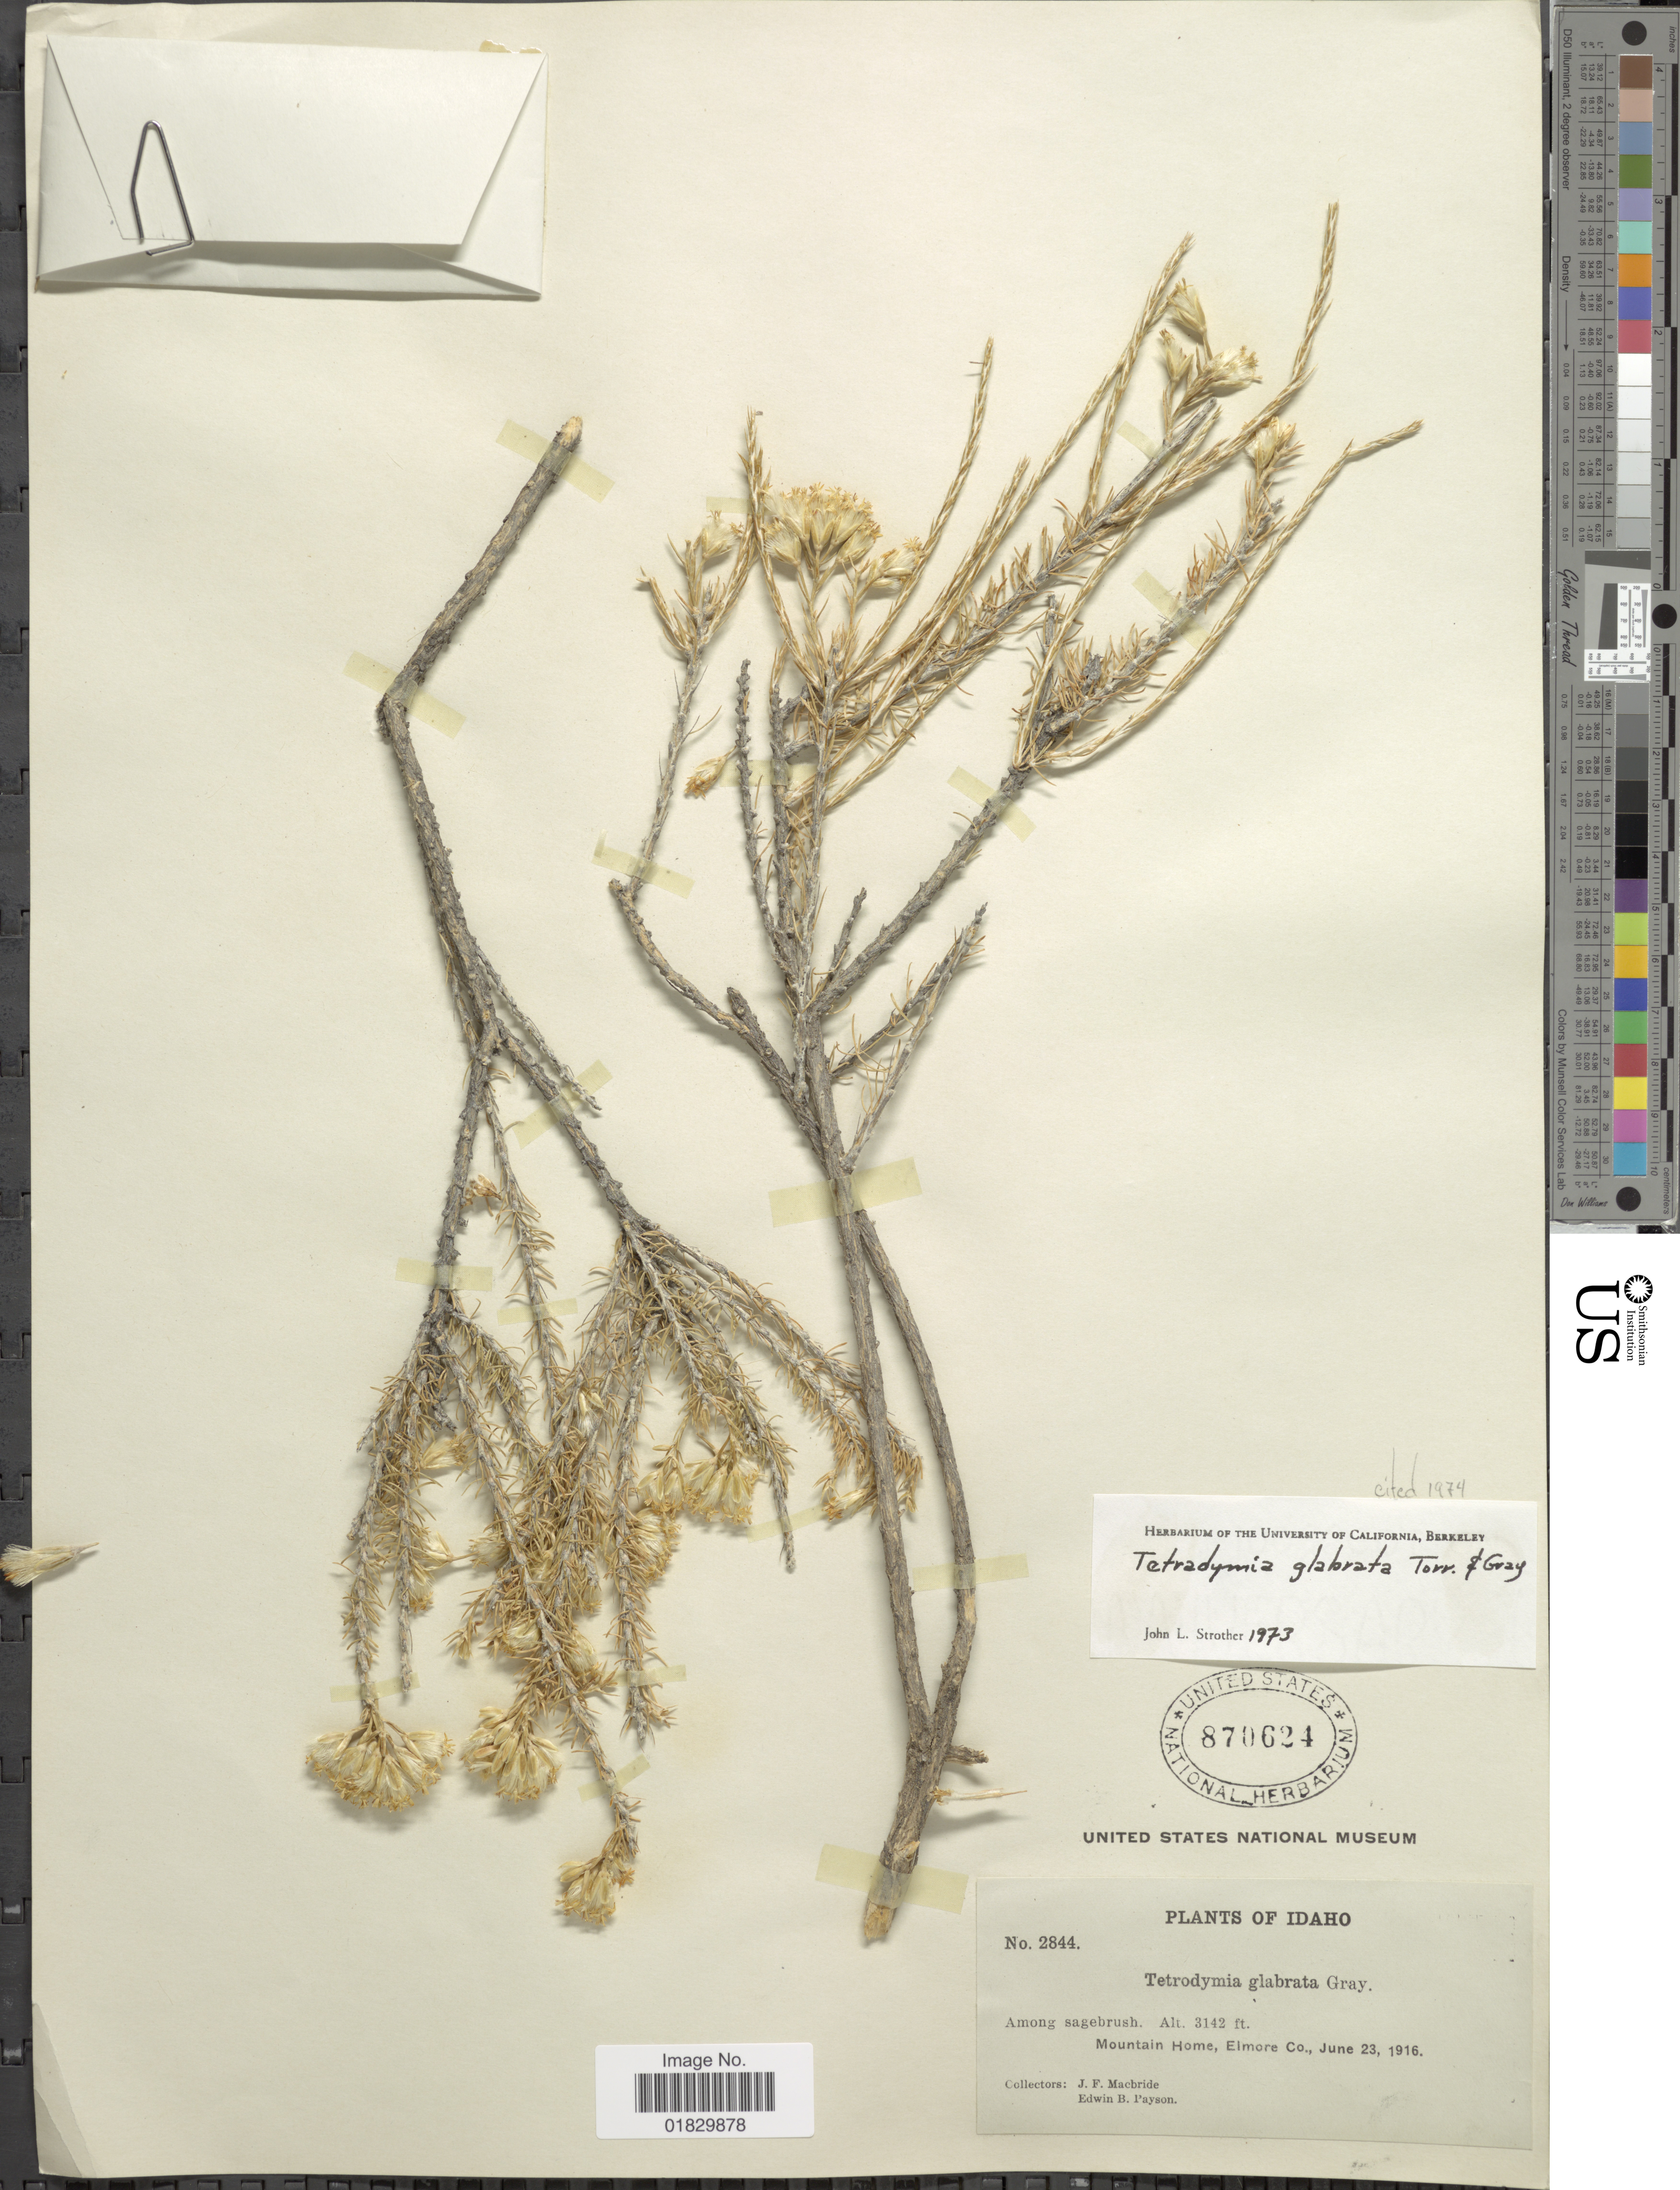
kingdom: Plantae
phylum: Tracheophyta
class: Magnoliopsida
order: Asterales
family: Asteraceae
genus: Tetradymia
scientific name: Tetradymia glabrata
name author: Torr. & A. Gray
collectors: J. F. Macbride & E. B. Payson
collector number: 2844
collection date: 1916-06-23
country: United States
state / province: Idaho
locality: Mountain Hoome, Elmore Co.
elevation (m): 958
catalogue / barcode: US 870624